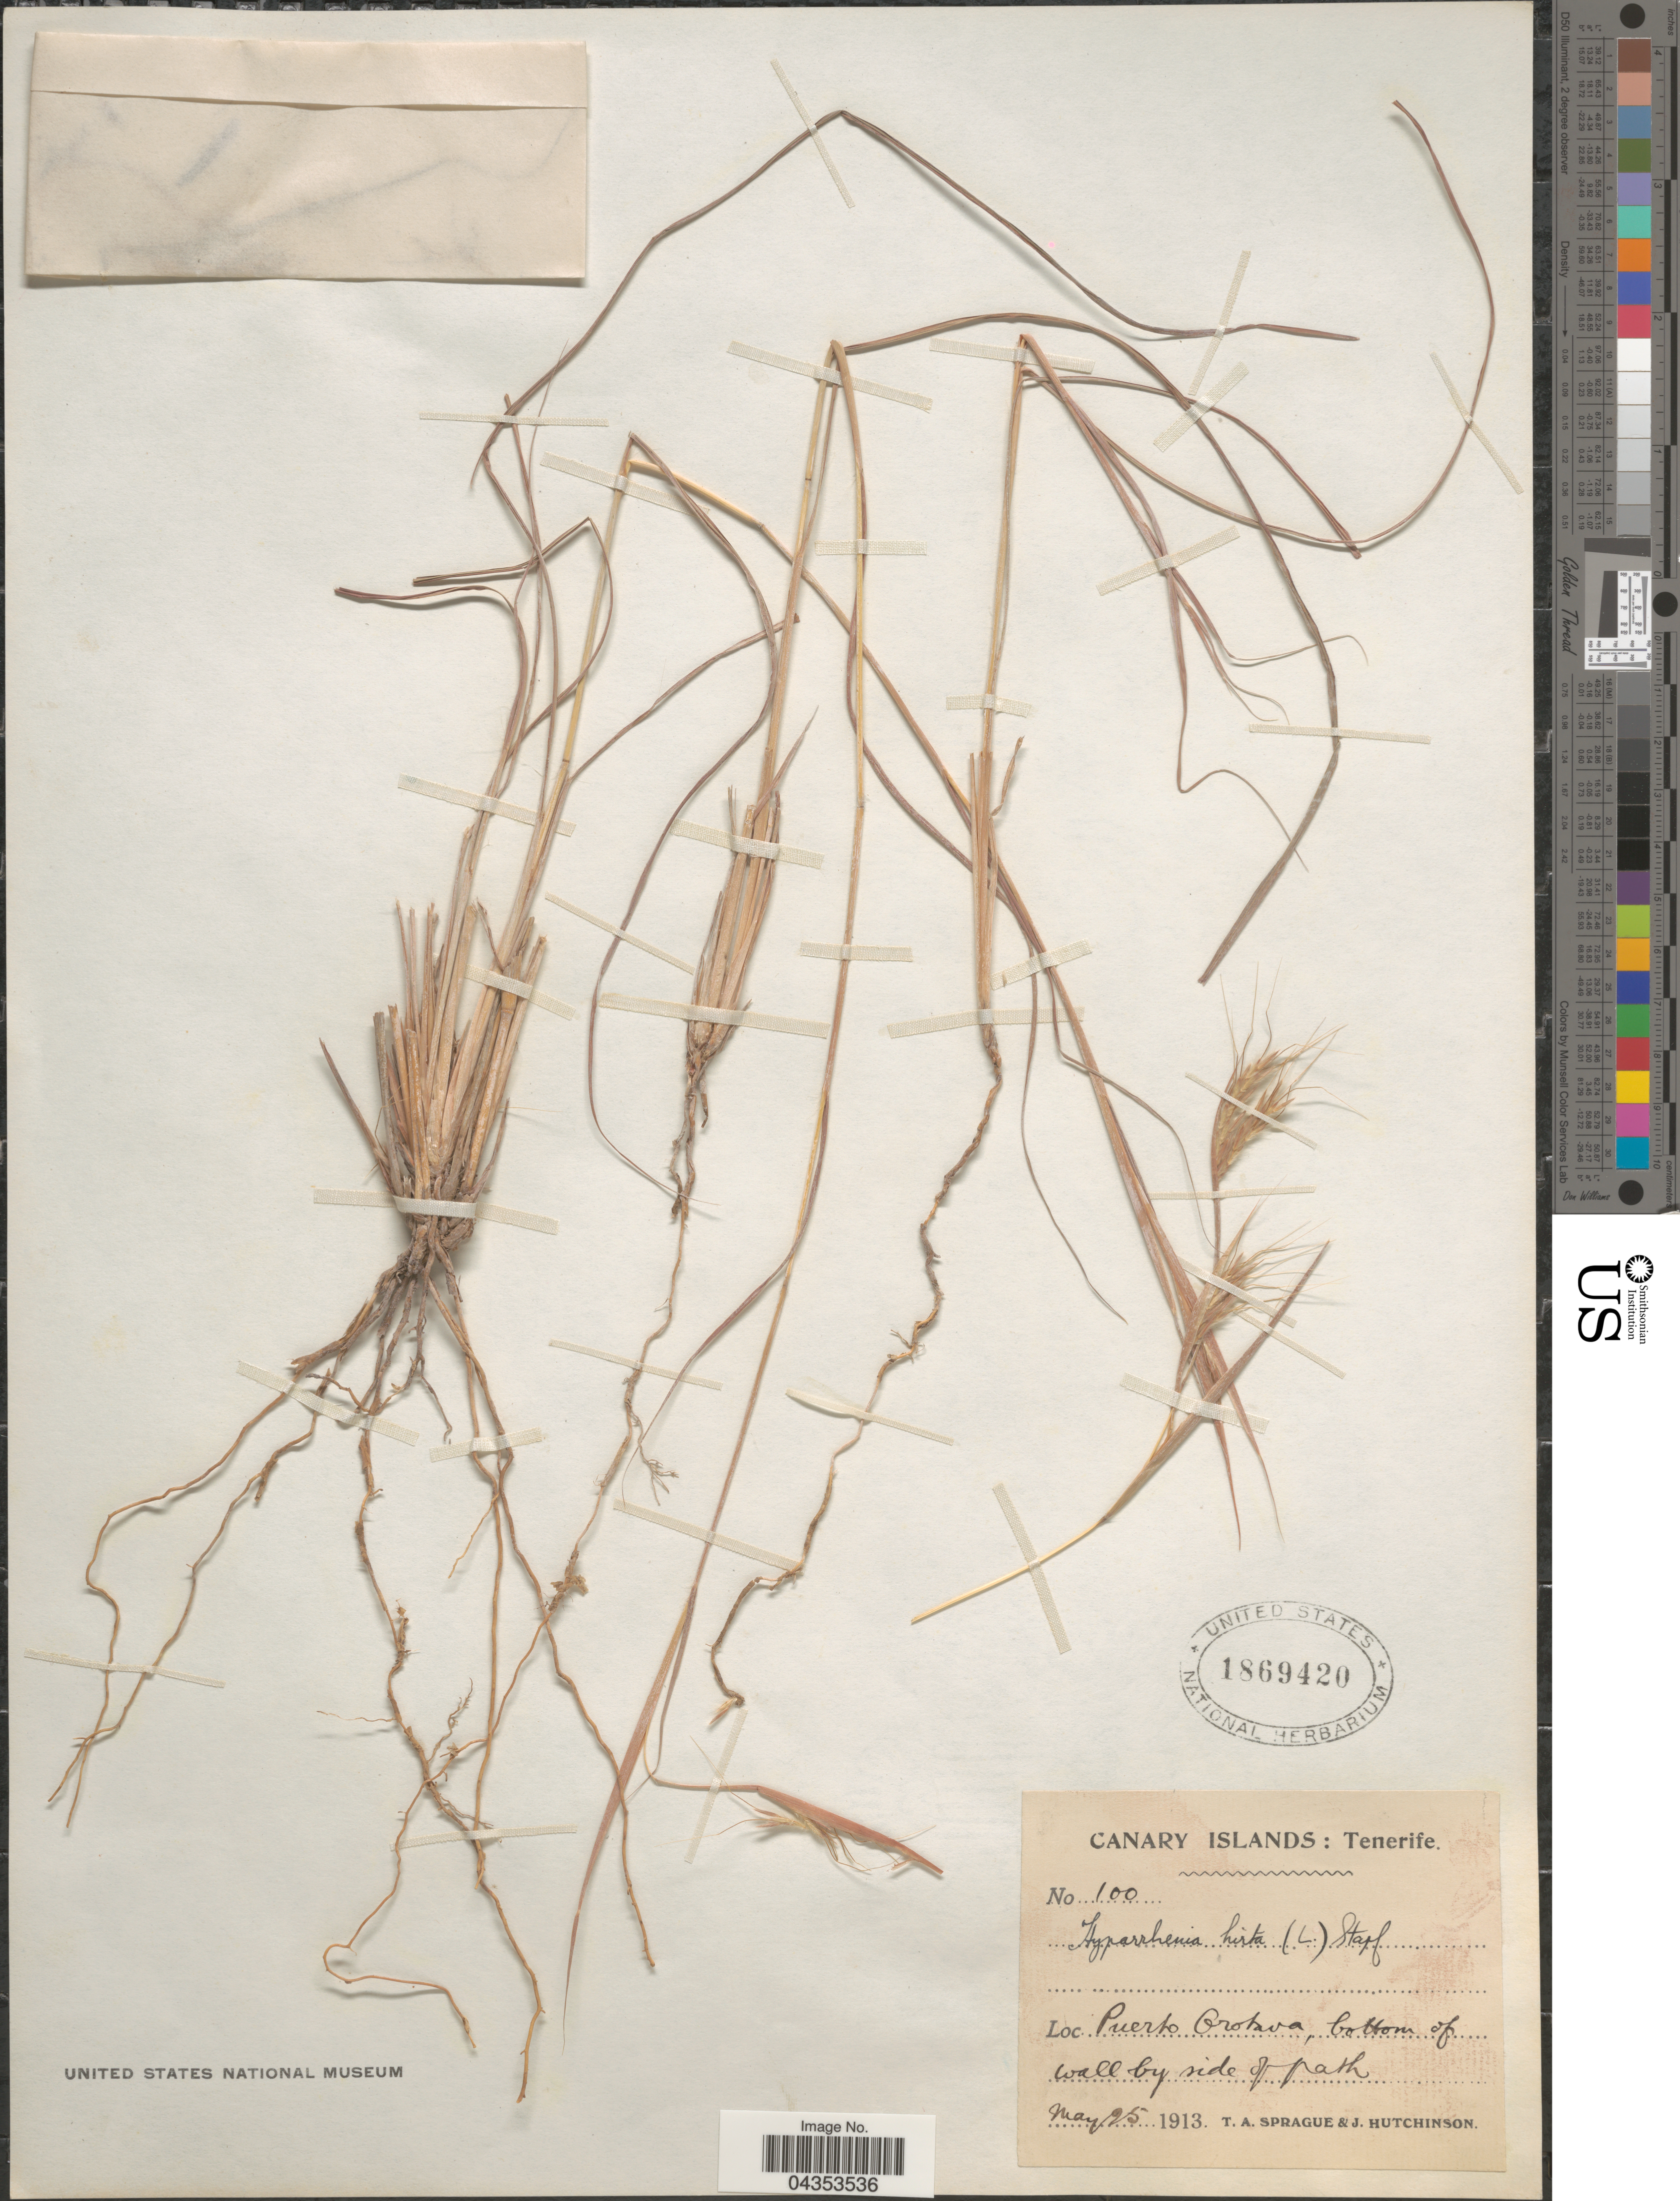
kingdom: Plantae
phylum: Tracheophyta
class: Liliopsida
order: Poales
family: Poaceae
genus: Hyparrhenia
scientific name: Hyparrhenia hirta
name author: (L.) Stapf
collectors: T. A. Sprague & J. Hutchinson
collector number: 100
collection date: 1913-05-25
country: Spain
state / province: Canarias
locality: Canary Islands: Tenerife. Puerto Grotava, bottom of wall by side of path.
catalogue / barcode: US 1869420